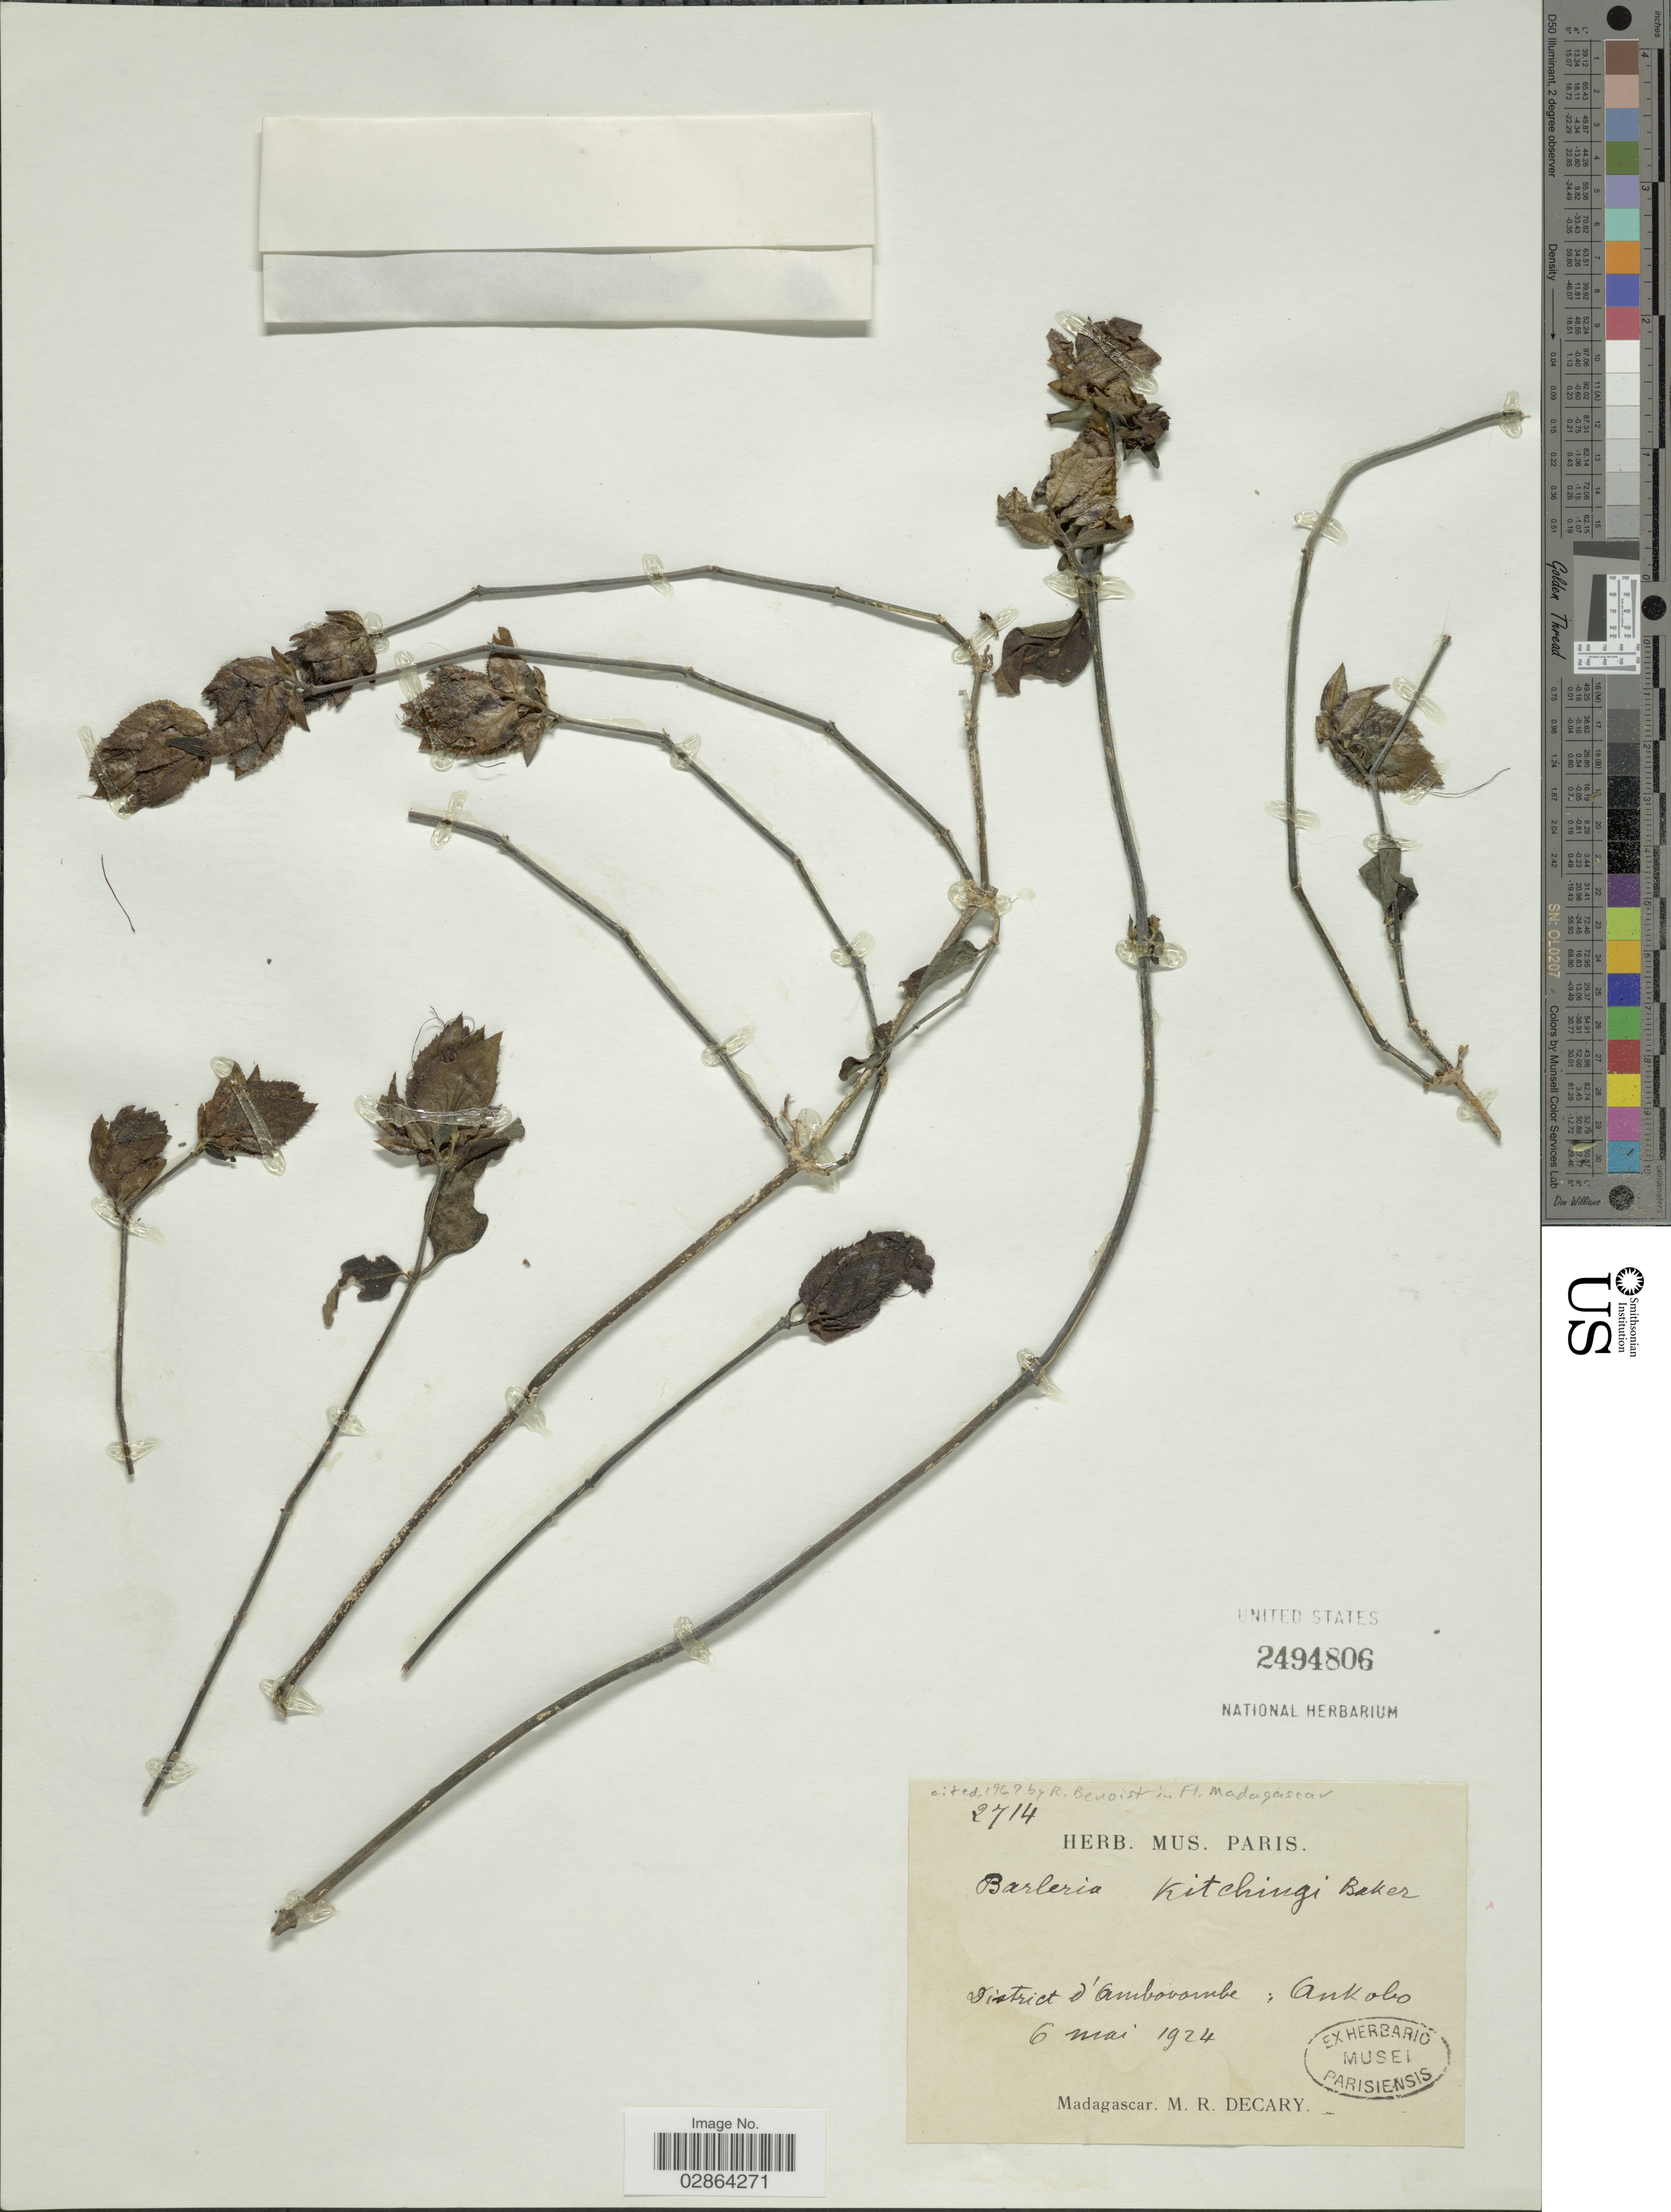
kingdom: Plantae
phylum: Tracheophyta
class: Magnoliopsida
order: Lamiales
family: Acanthaceae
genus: Barleria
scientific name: Barleria kitchingi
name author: Baker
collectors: R. Decary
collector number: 2714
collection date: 1924-05-06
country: Madagascar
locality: District d'Ambovambe: Ankobo.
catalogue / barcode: US 2494806